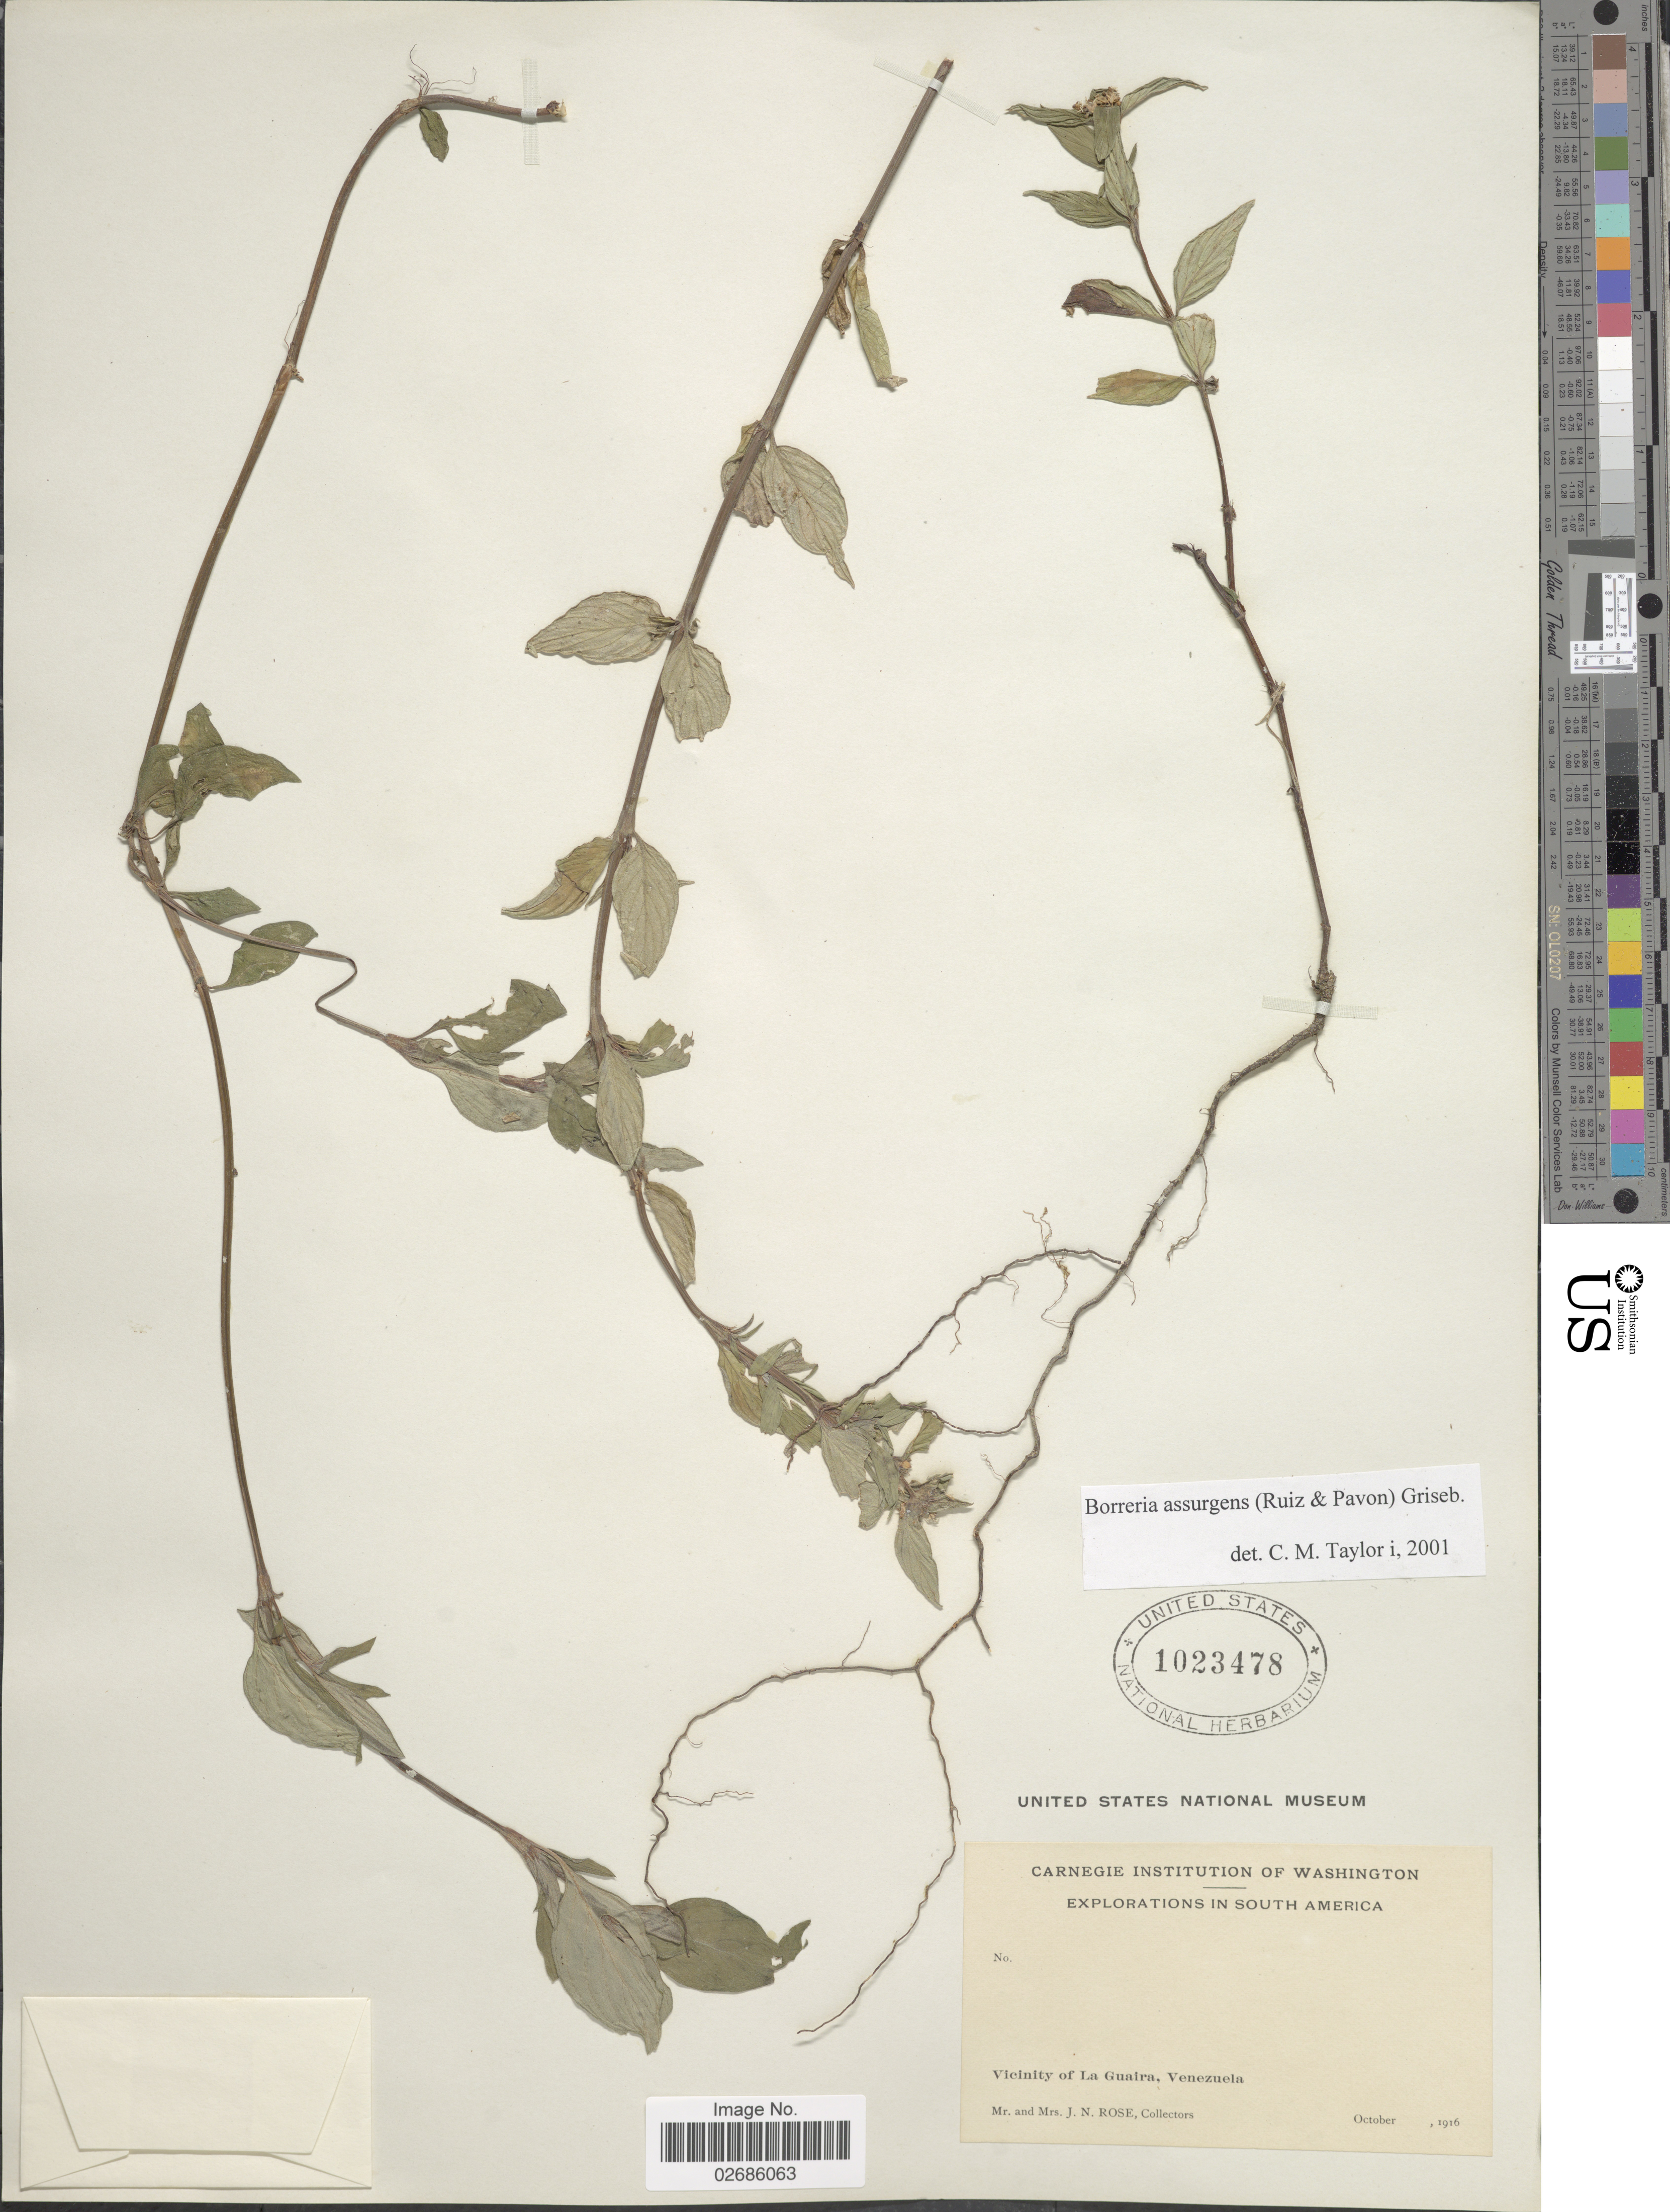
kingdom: Plantae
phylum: Tracheophyta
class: Magnoliopsida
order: Gentianales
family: Rubiaceae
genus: Borreria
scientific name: Borreria assurgens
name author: (Ruiz & Pav.) Griseb.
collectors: J. N. Rose & L. B. Rose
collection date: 1916-10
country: Venezuela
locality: Vicinity of La Guaira.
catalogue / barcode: US 1023478